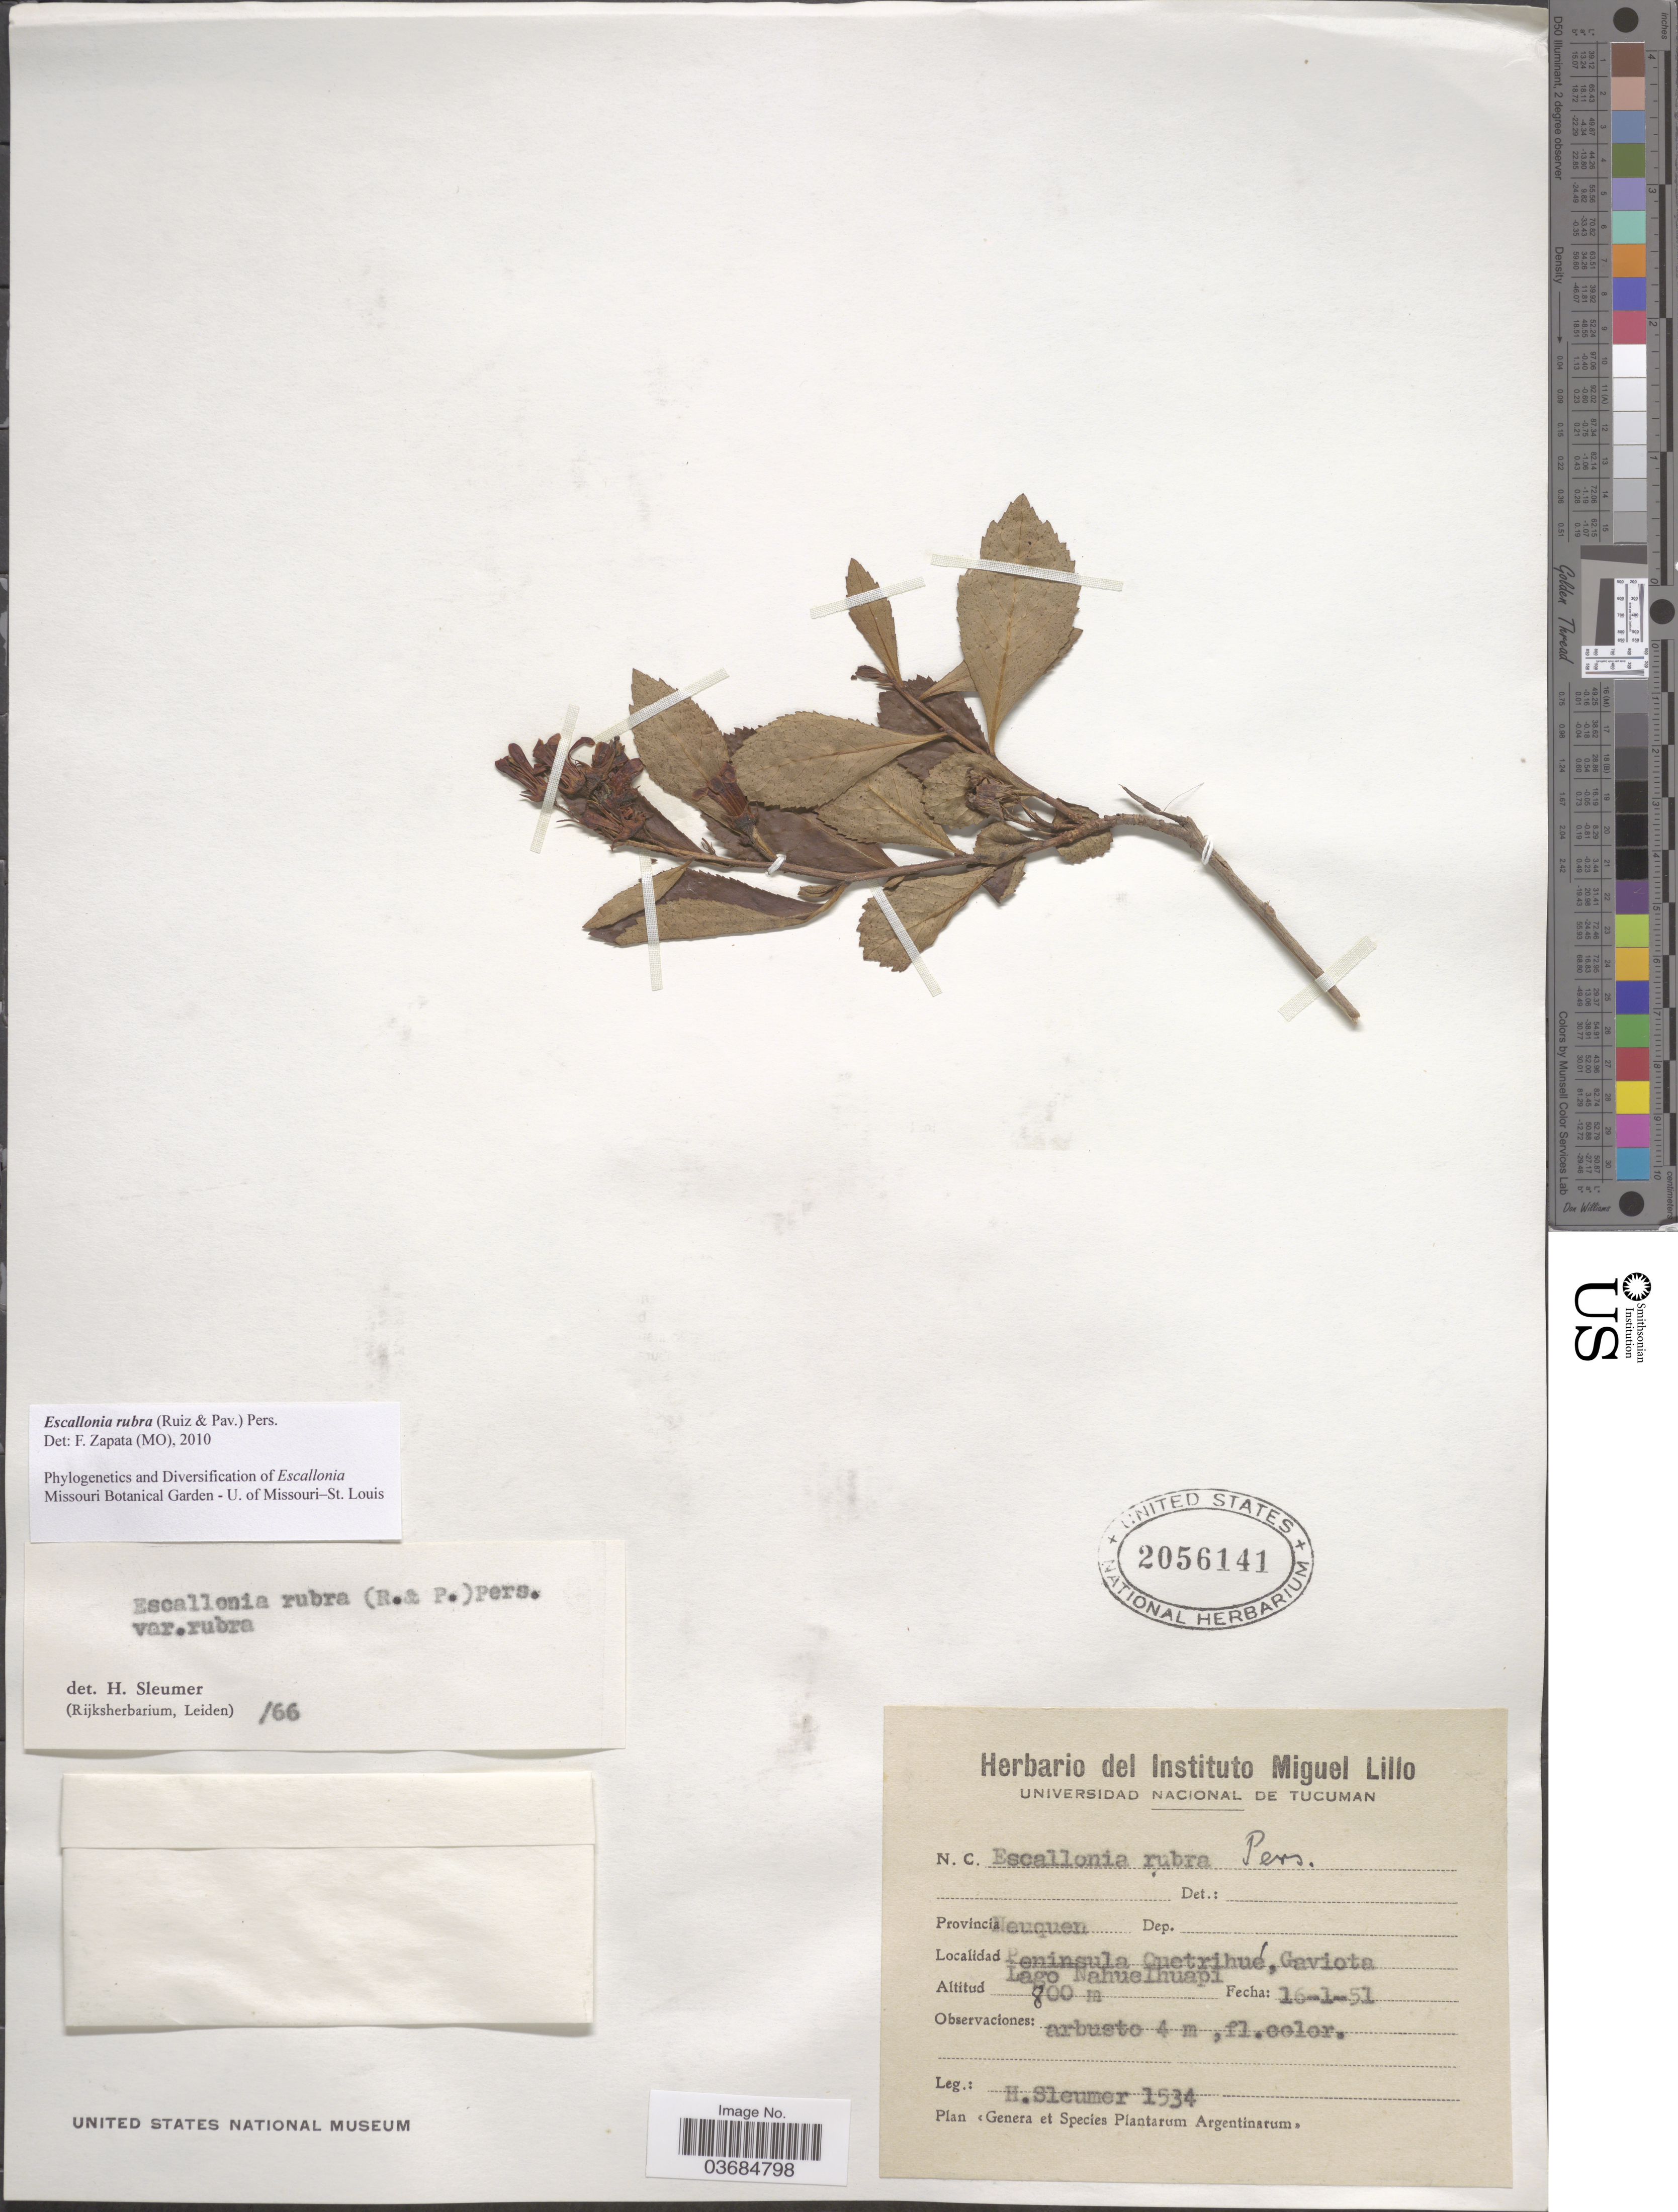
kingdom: Plantae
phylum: Tracheophyta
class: Magnoliopsida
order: Escalloniales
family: Escalloniaceae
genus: Escallonia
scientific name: Escallonia rubra var. rubra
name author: (Ruiz & Pav.) Pers.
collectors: H. O. Sleumer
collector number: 1534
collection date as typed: Transcribed d/m/y: 16/1/51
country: Argentina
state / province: Neuquen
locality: Peninsula Quetrihué, Gaviota. Lago Nahuelhuapi.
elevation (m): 800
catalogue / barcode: US 2056141